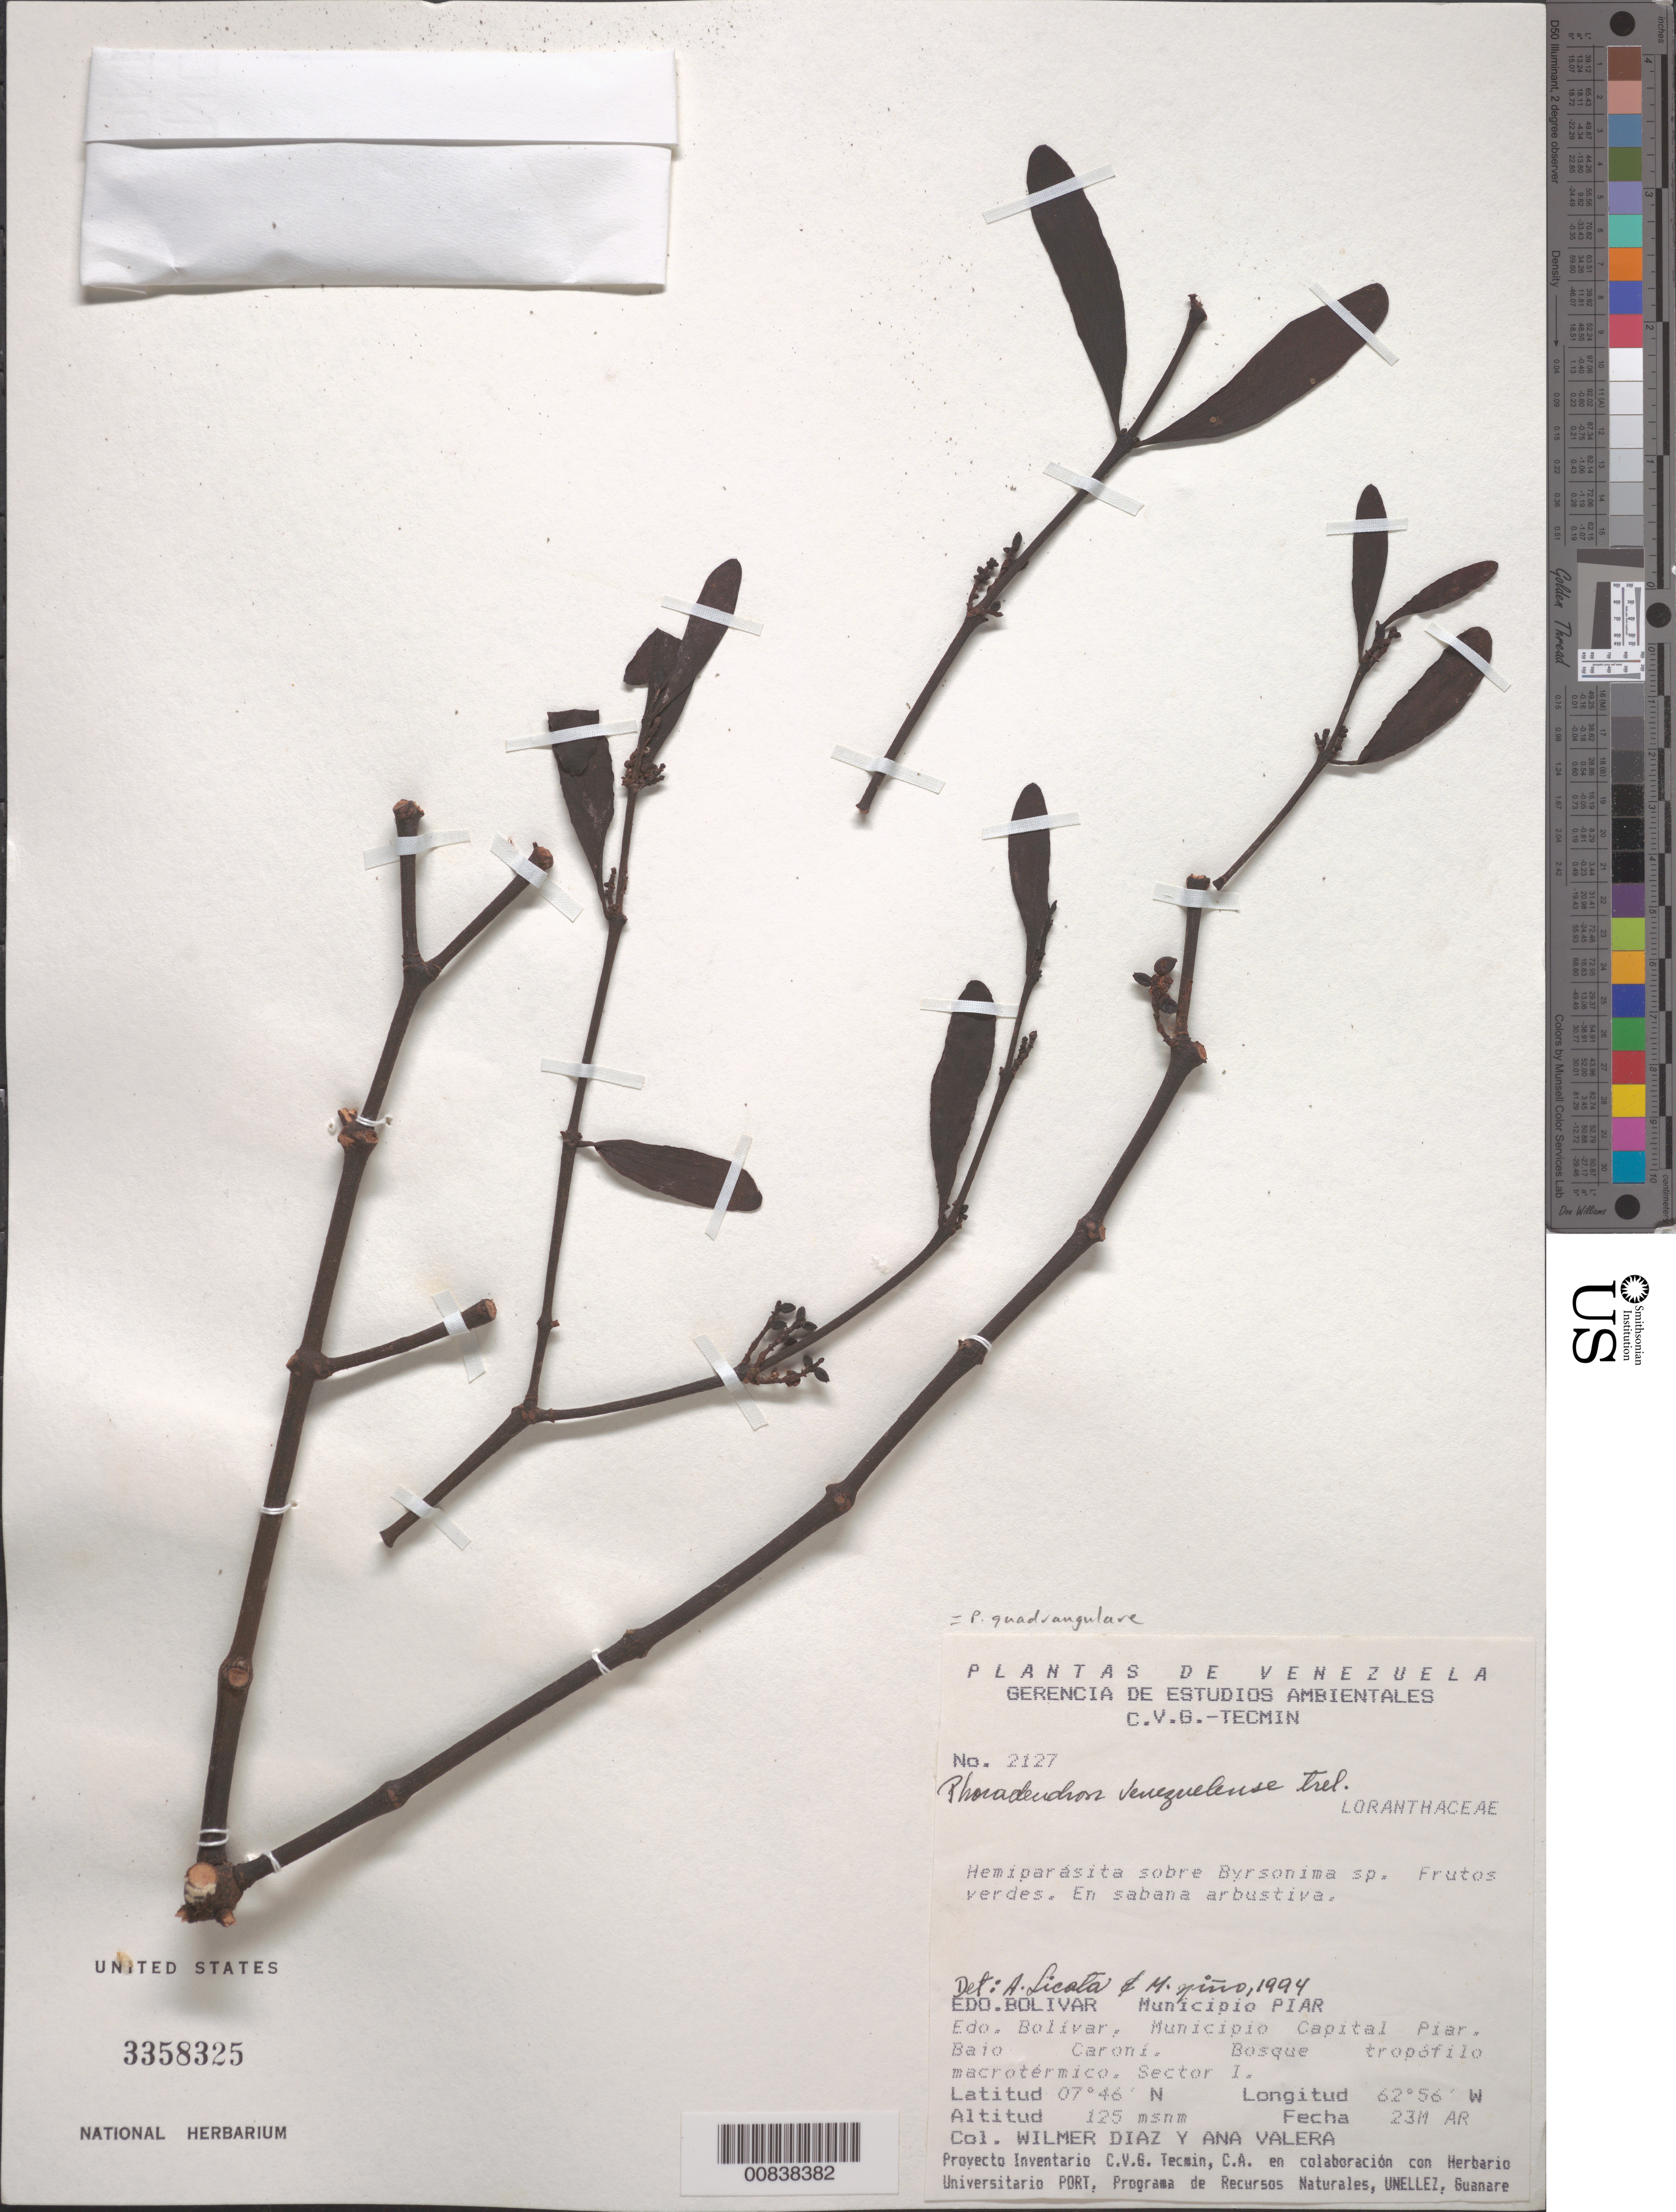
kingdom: Plantae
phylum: Tracheophyta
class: Magnoliopsida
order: Santalales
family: Viscaceae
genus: Phoradendron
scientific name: Phoradendron quadrangulare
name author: (Kunth) Griseb.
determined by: Licata, A.; Niño, S. M.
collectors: W. Díaz P. & A. Valera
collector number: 2127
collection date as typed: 23-Mar-94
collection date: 1994-03-23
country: Venezuela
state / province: Bolívar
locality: Mun. Piar, Mun. Capital Piar, Bajo Caroní, Sector I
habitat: Bosque tropofilo macrotermico; sobre Byrsonima sp; en sabana arbustiva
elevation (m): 125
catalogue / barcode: US 3358325